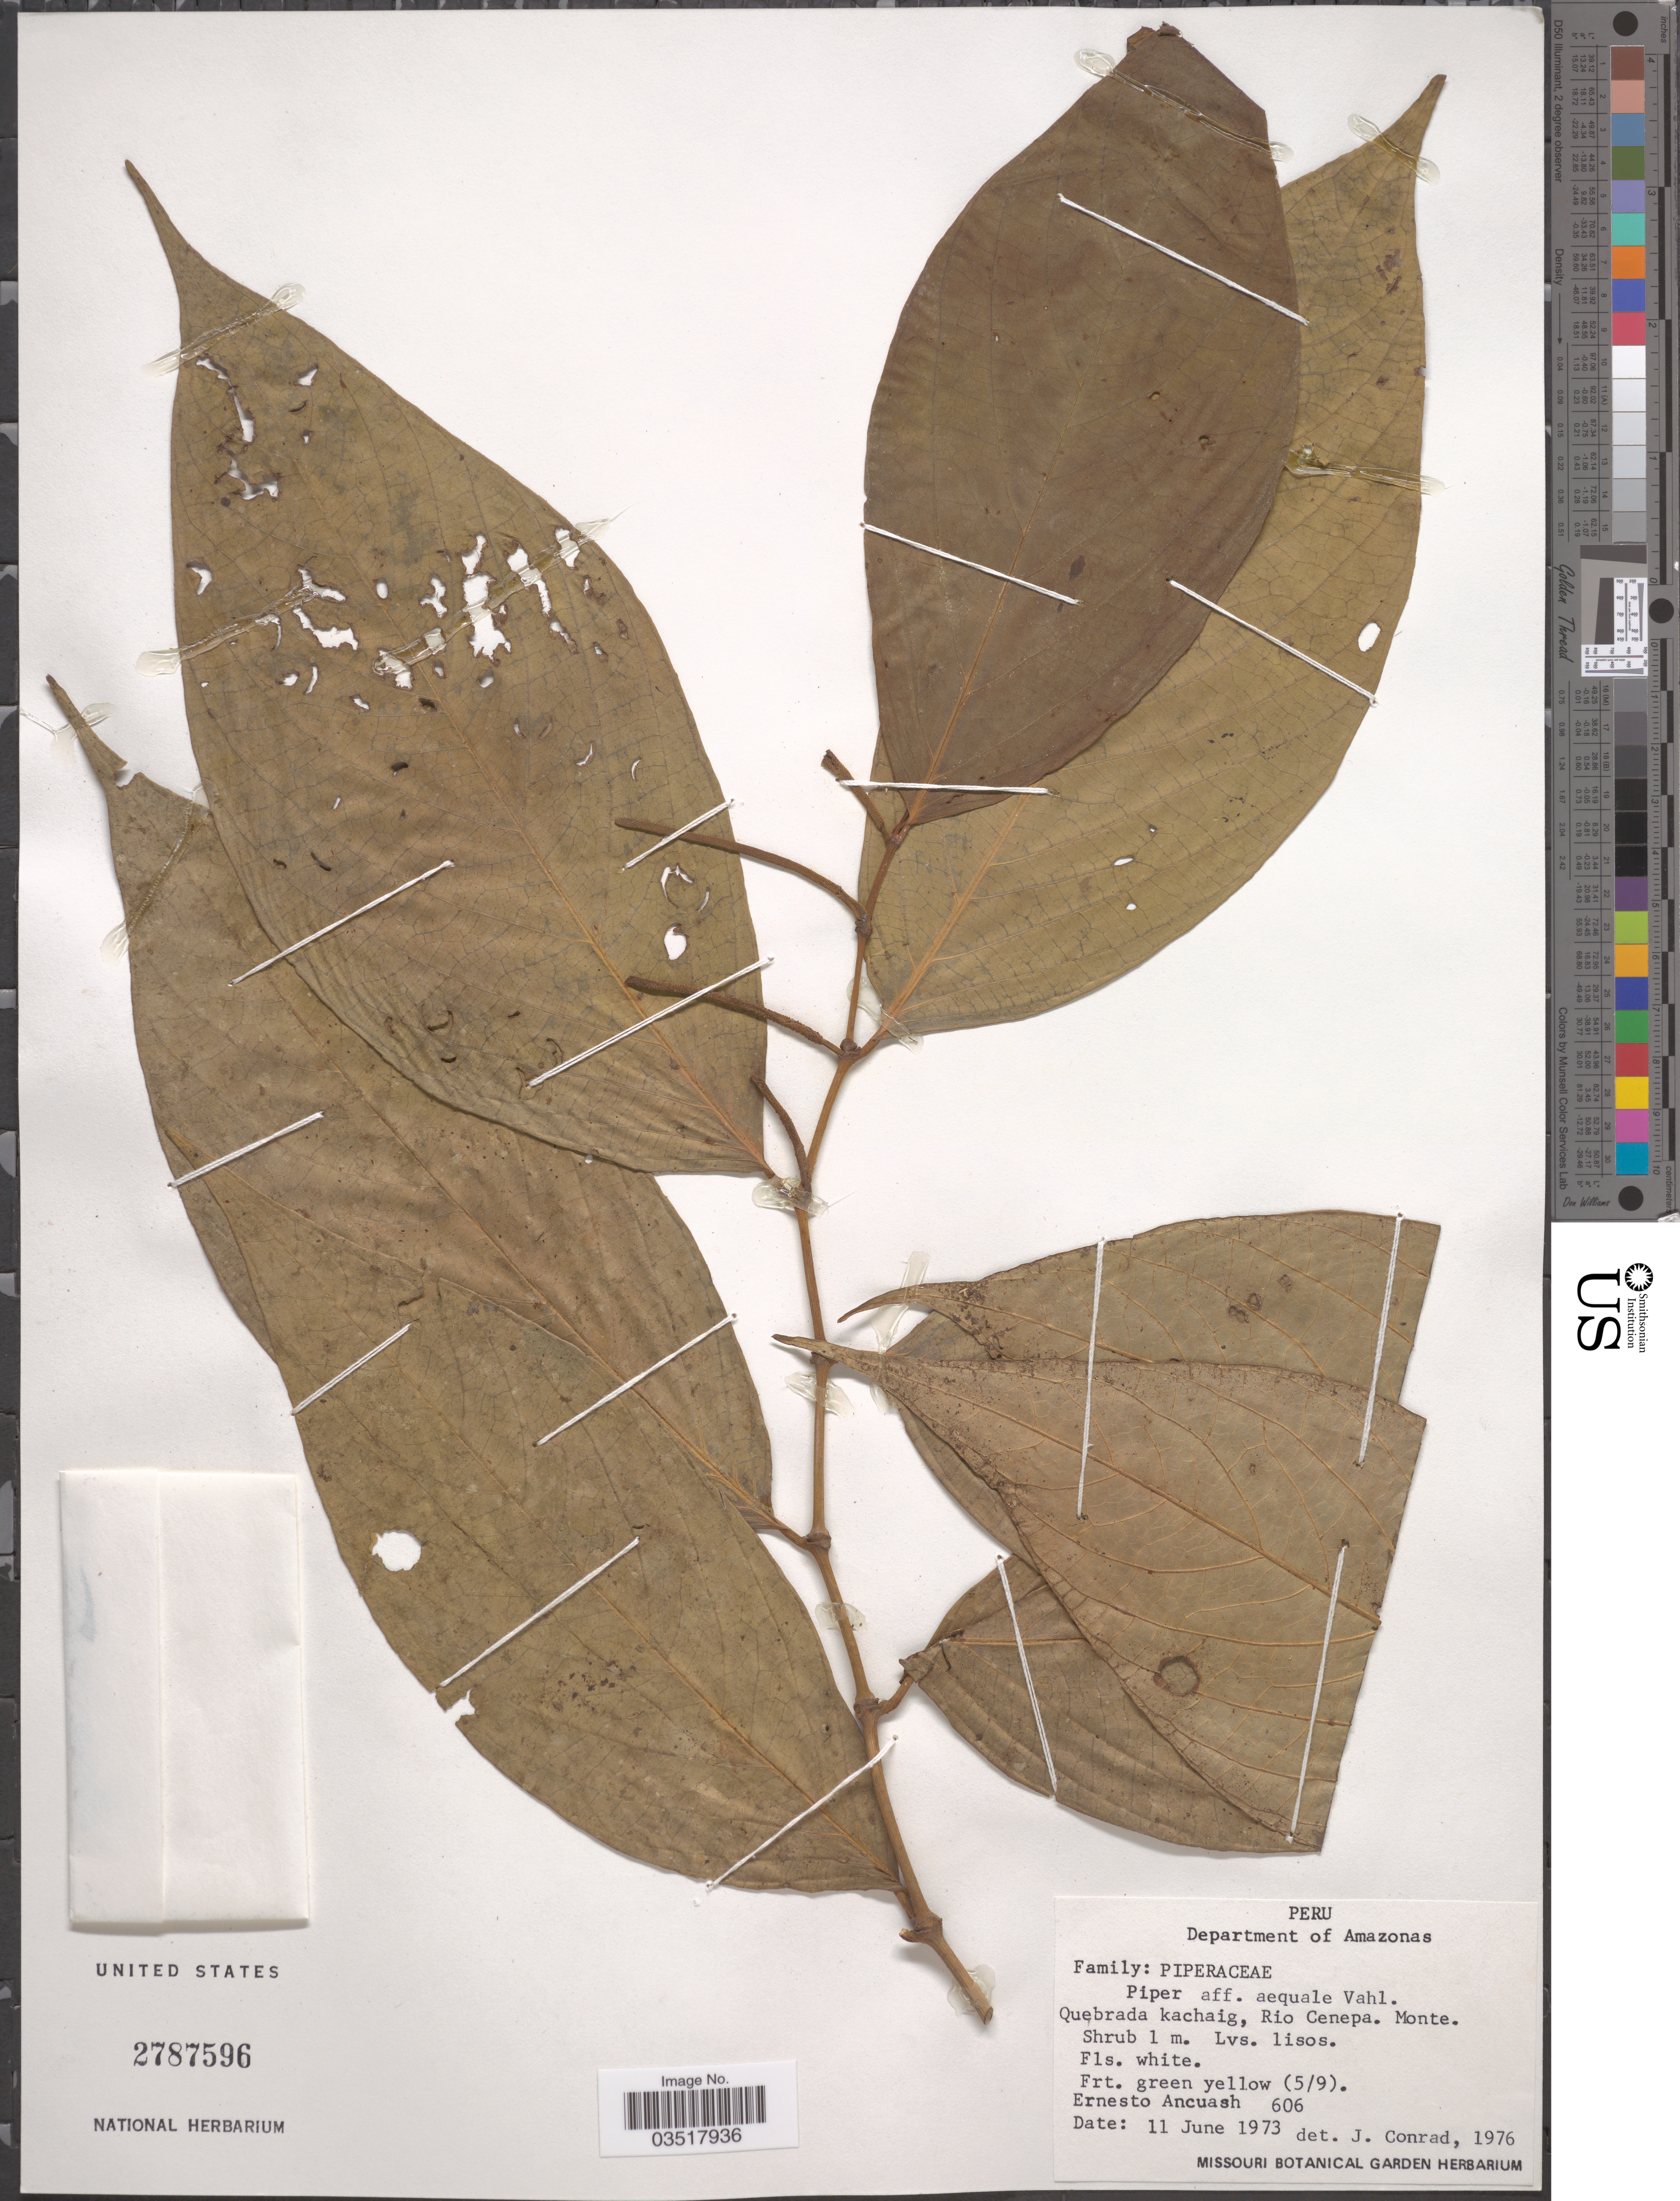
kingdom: Plantae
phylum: Tracheophyta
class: Magnoliopsida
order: Piperales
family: Piperaceae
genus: Piper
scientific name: Piper aequale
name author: Vahl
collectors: E. Ancuash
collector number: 606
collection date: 1973-06-11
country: Peru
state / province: Amazonas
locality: Department of Amazonas. Quebrada kachaig, Rio Cenepa. Monte.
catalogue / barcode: US 2787596